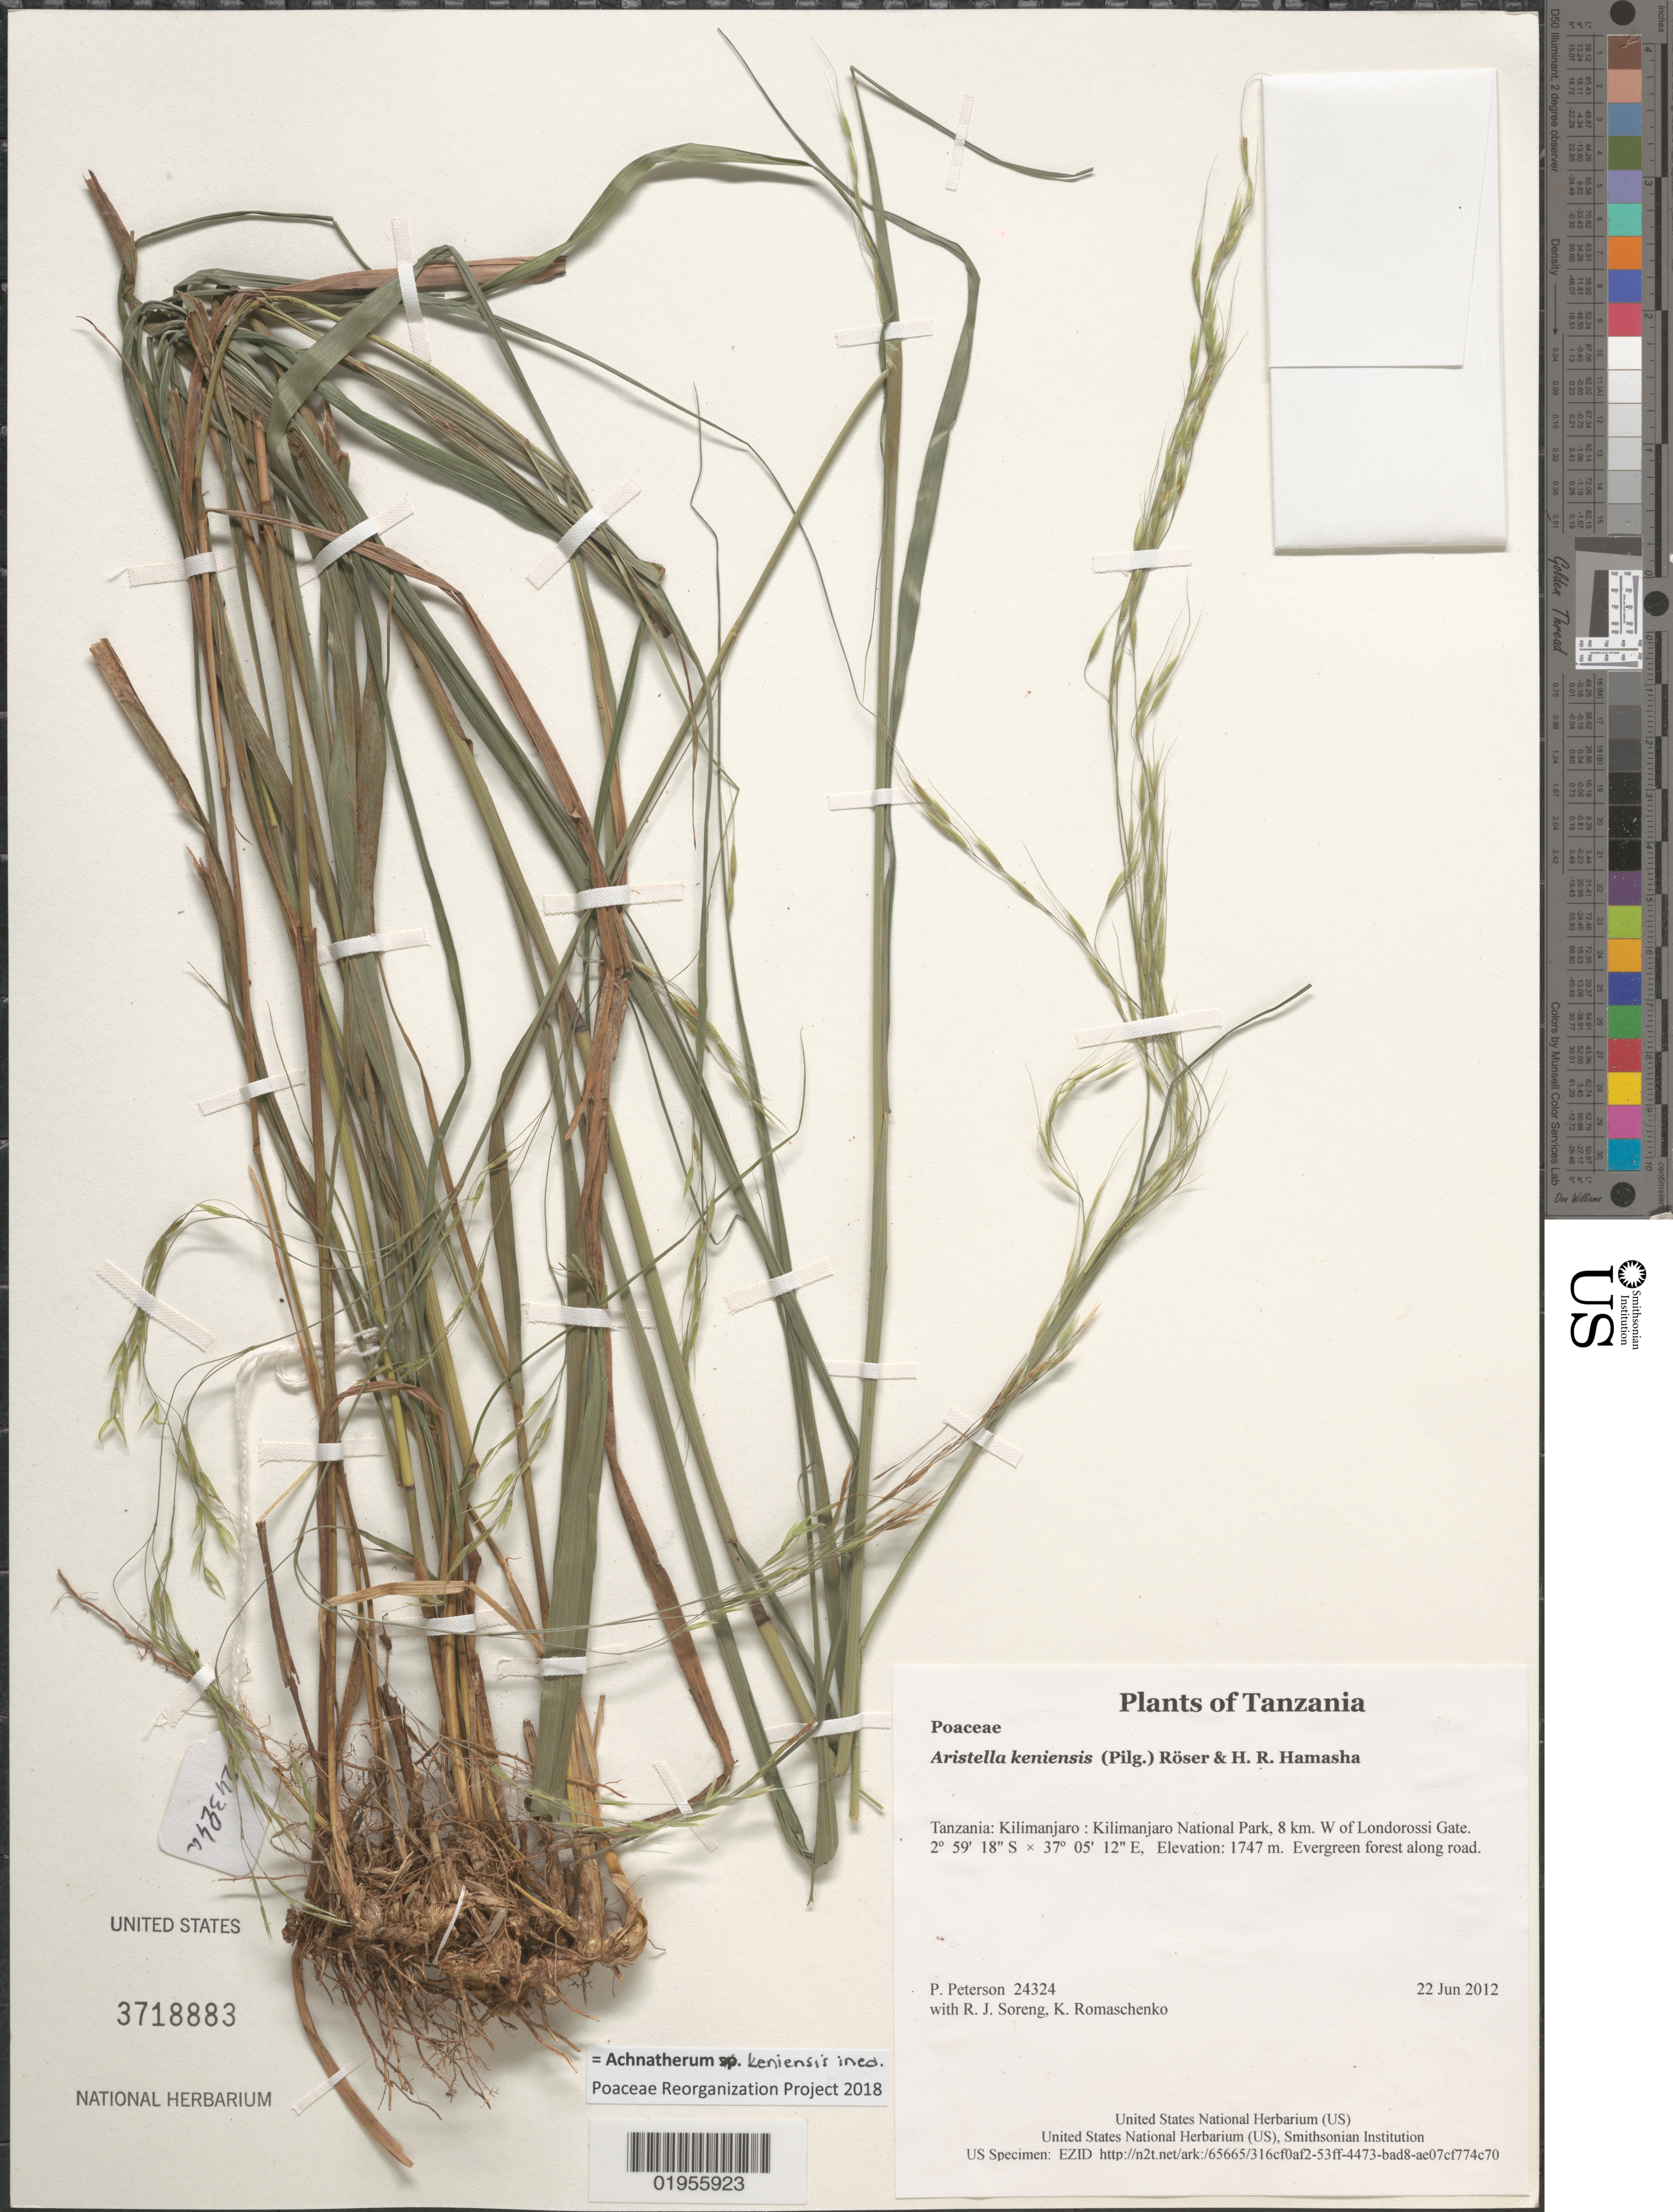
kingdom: Plantae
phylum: Tracheophyta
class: Liliopsida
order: Poales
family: Poaceae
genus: Achnatherum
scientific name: Achnatherum sp.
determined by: Poaceae Reorganization Project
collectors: P. M. Peterson, R. J. Soreng & K. Romaschenko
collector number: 24324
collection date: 2012-06-22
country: Tanzania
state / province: Kilimanjaro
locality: Kilimanjaro National Park, 8 km. W of Londorossi Gate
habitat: Evergreen forest along road.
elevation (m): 1747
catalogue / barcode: US 3718883